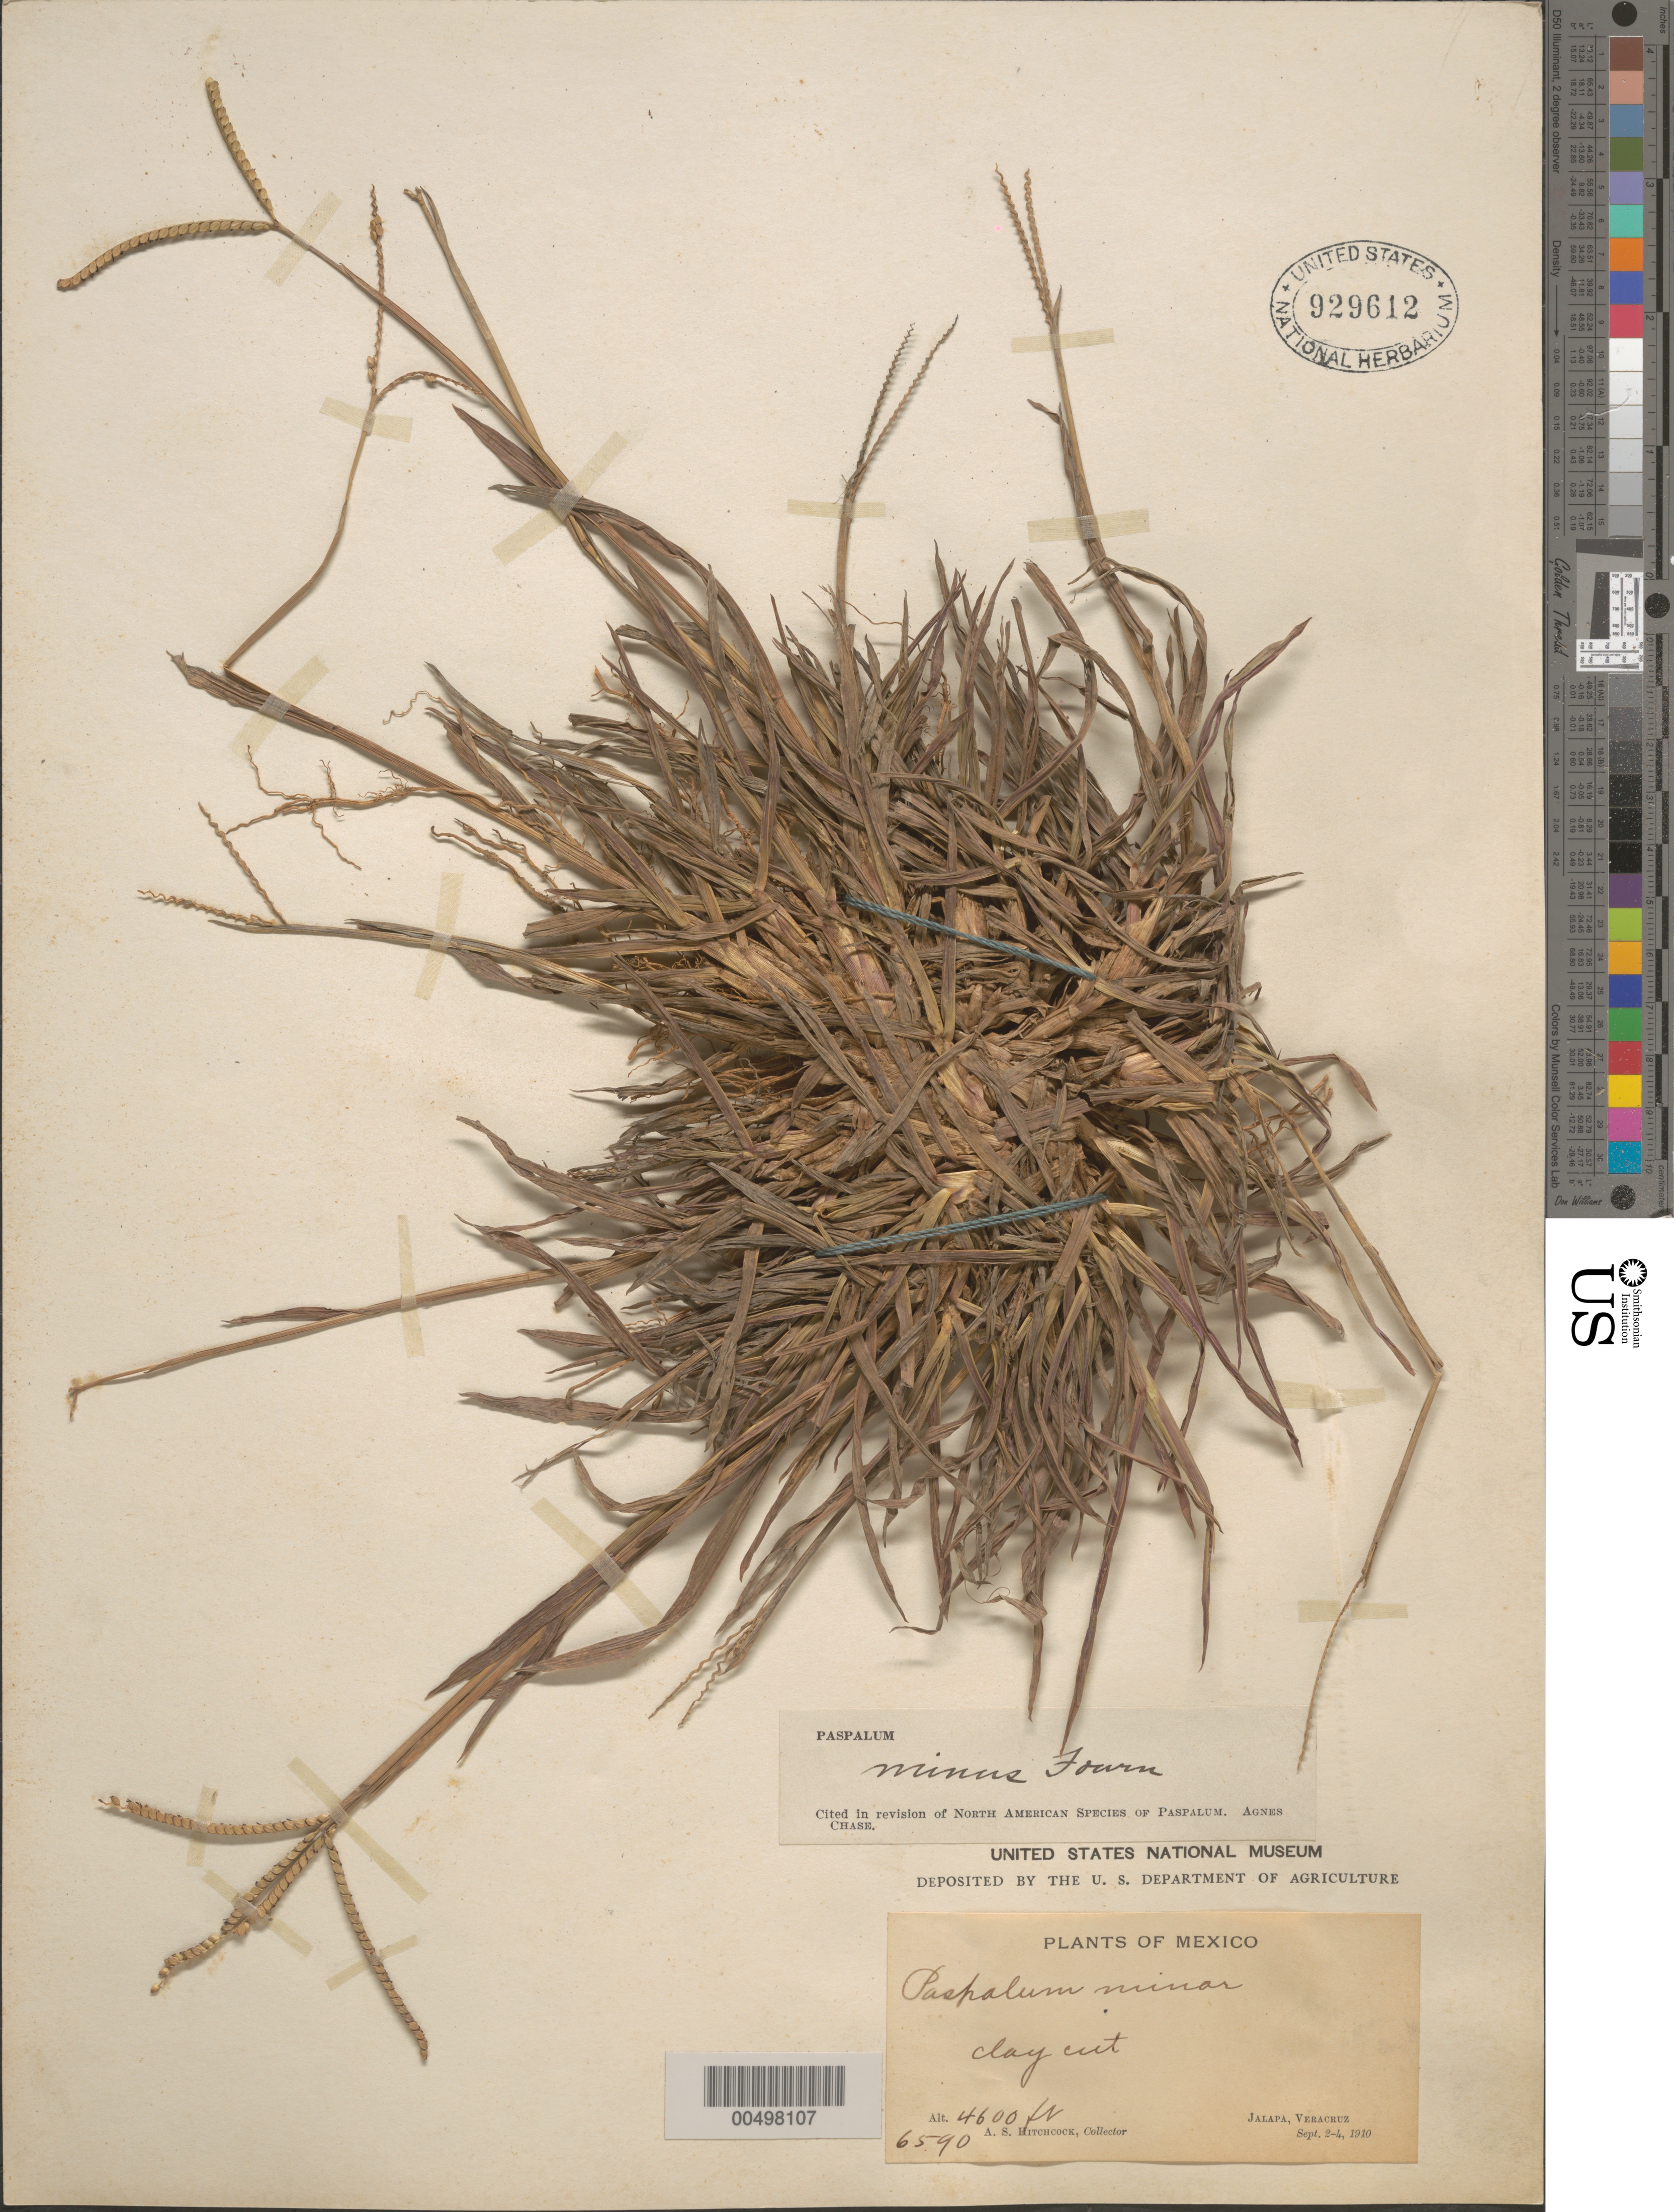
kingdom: Plantae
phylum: Tracheophyta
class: Liliopsida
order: Poales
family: Poaceae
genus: Paspalum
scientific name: Paspalum minus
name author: E. Fourn.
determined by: Chase, [M.] Agnes, (US)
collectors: A. S. Hitchcock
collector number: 6590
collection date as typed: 2 Sep 1910 to 4 Sep 1910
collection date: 1910-09-02/1910-09-04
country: Mexico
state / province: Veracruz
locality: Jalapa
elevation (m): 1402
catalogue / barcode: US 929612